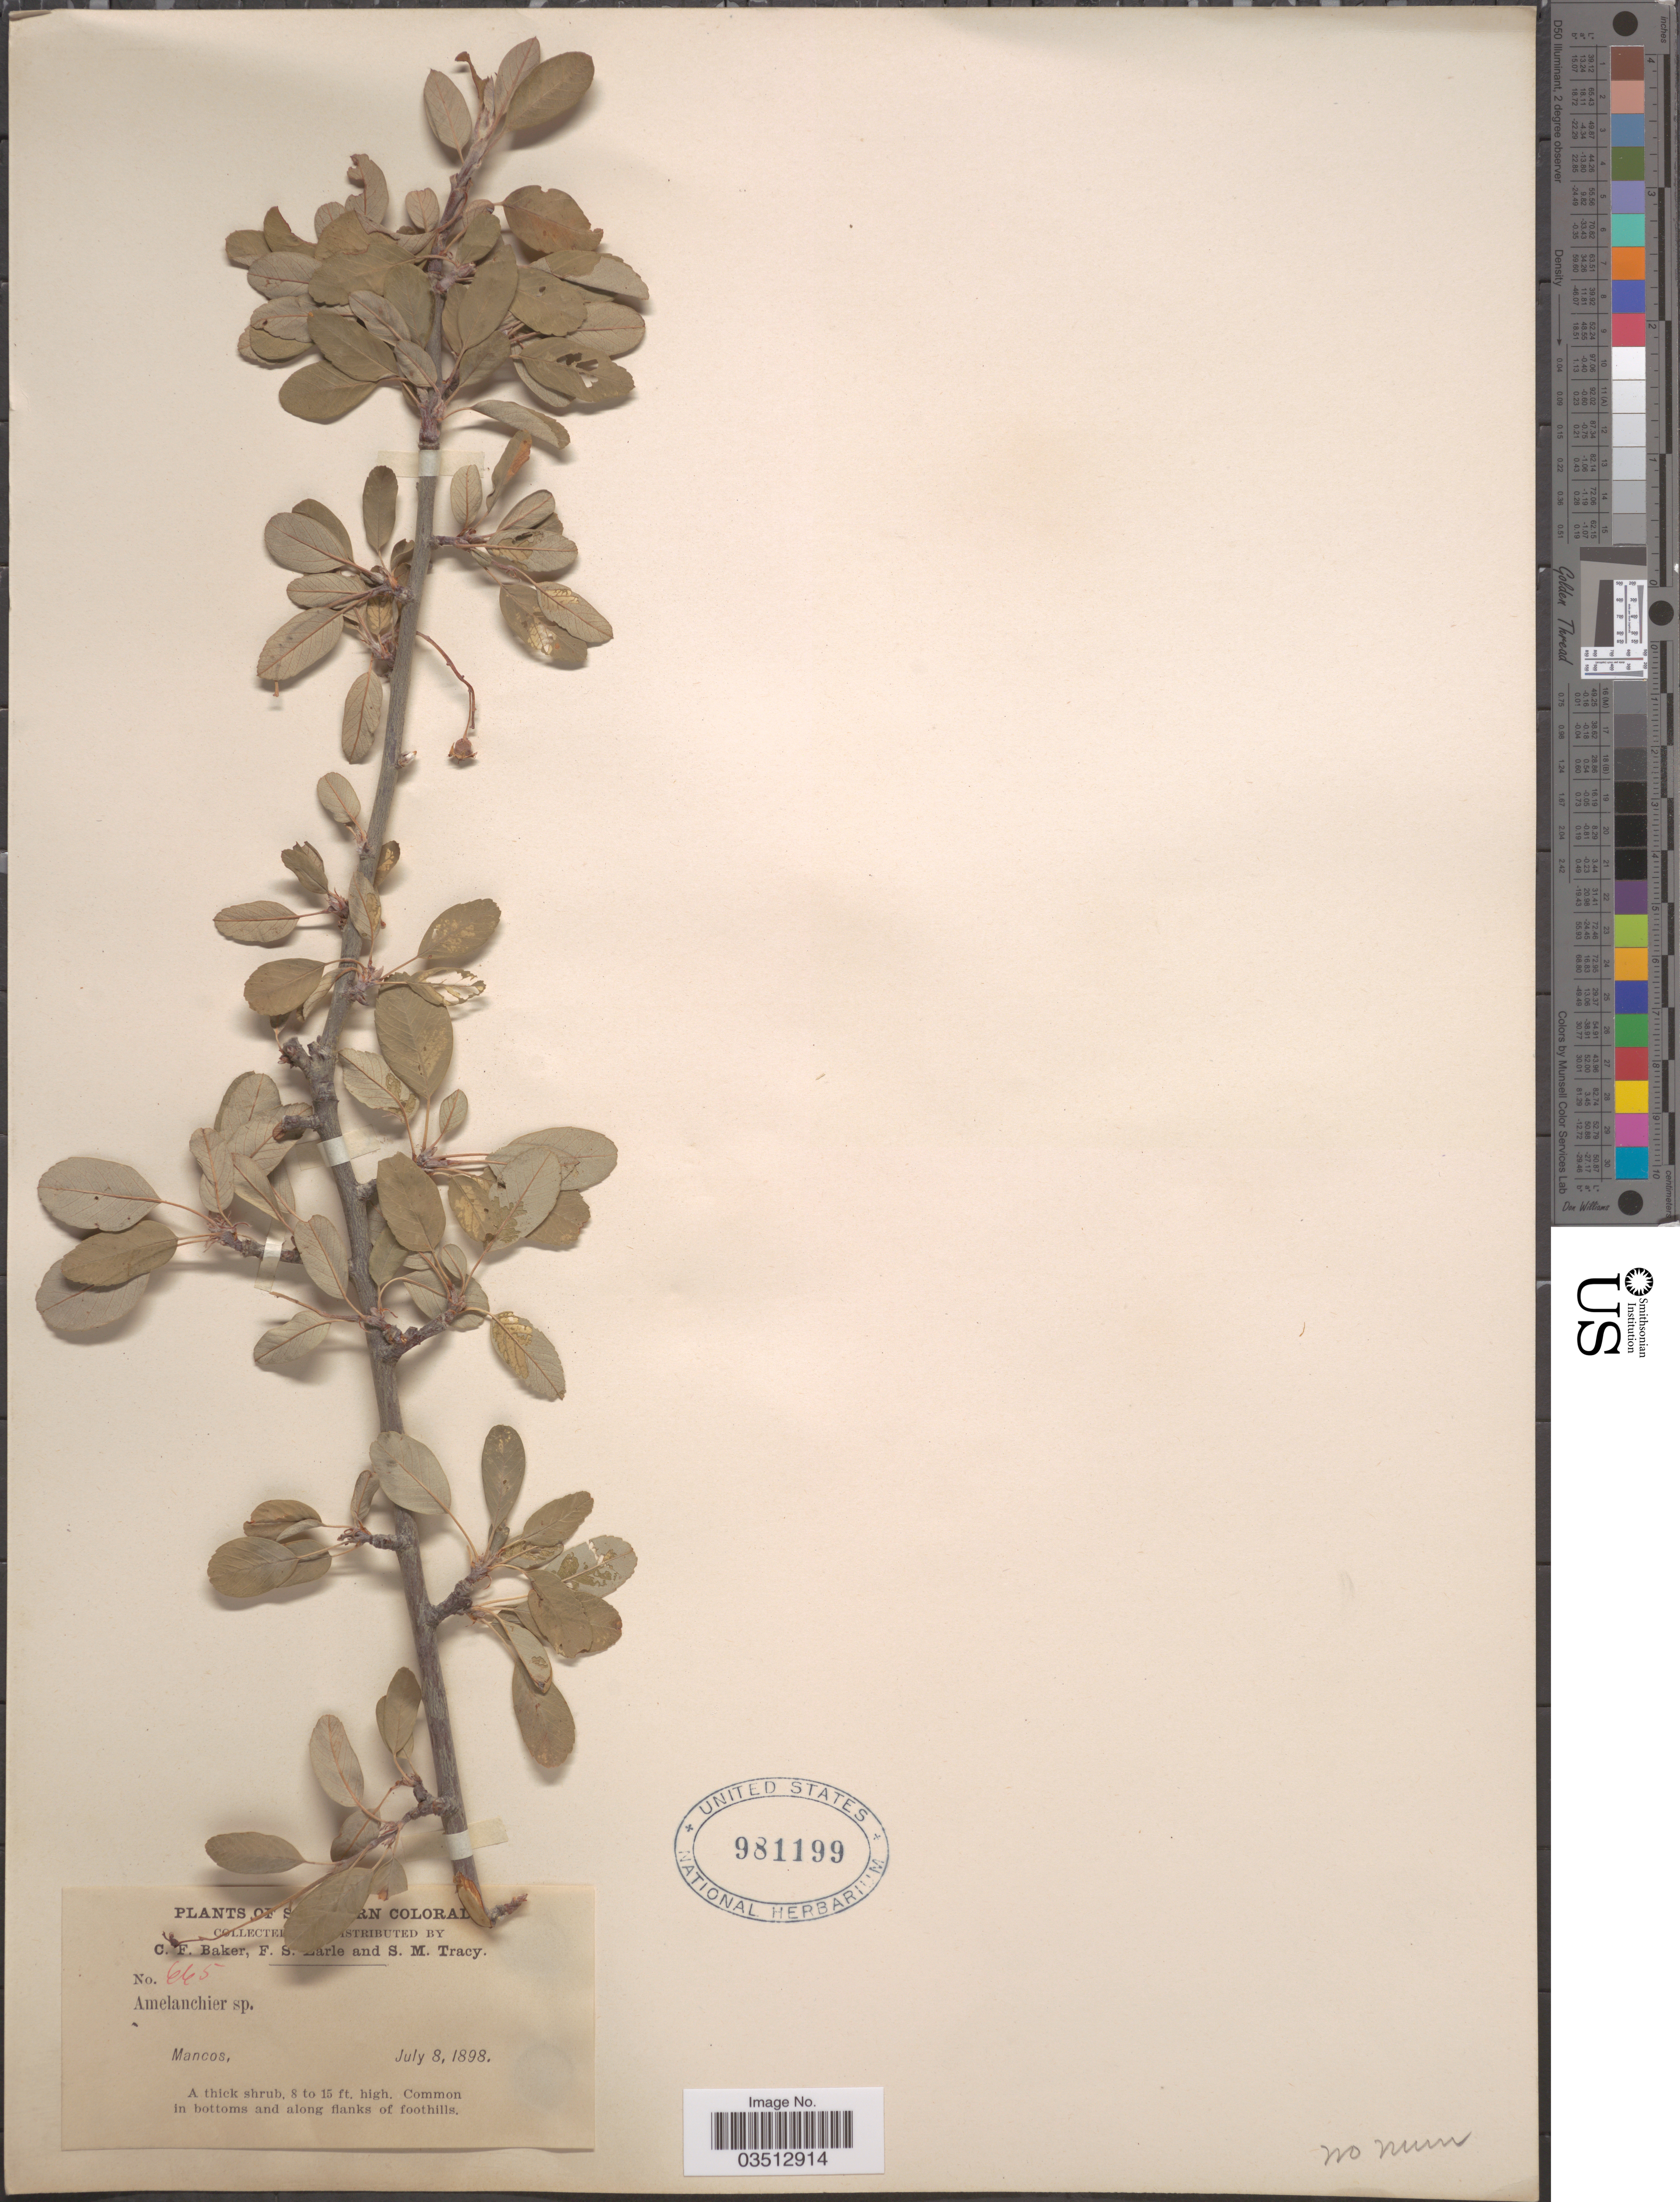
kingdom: Plantae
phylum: Tracheophyta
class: Magnoliopsida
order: Rosales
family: Rosaceae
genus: Amelanchier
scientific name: Amelanchier sp.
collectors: C. F. Baker, F. S. Earle & S. M. Tracy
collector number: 665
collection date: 1898-07-08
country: United States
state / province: Colorado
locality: Southern Colorado. Mancos.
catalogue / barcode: US 981199